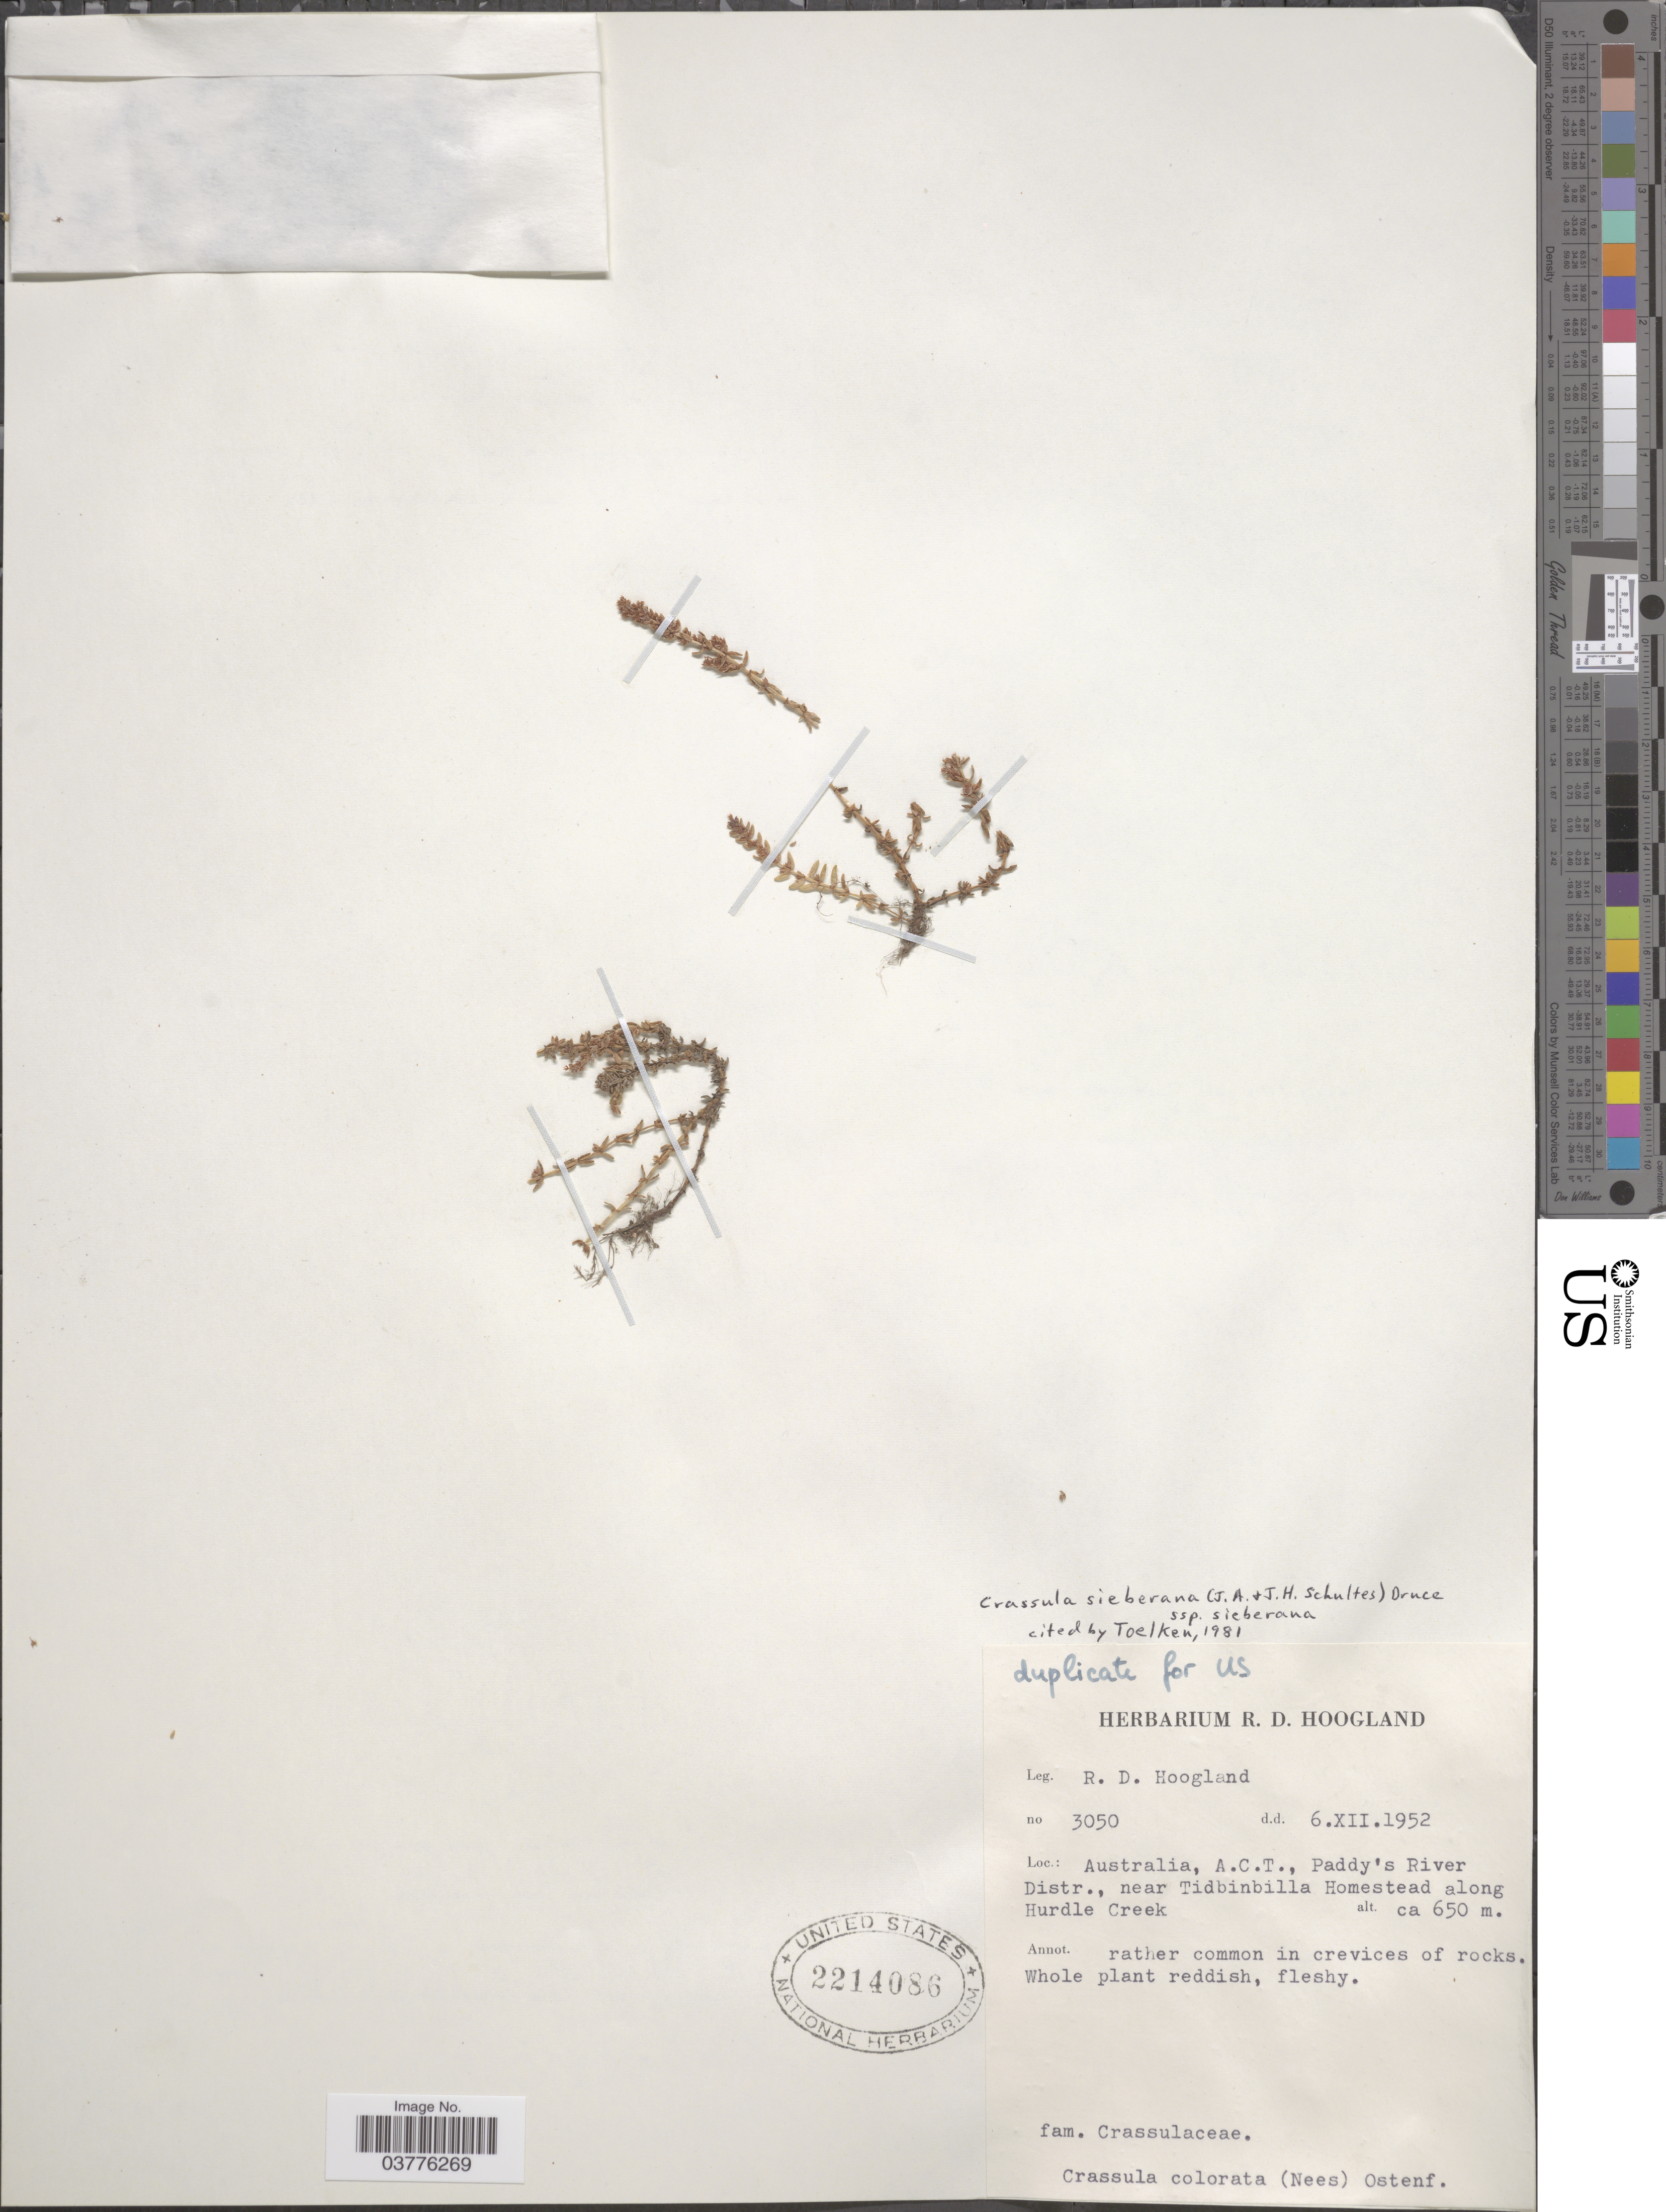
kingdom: Plantae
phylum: Tracheophyta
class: Magnoliopsida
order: Saxifragales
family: Crassulaceae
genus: Crassula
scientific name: Crassula sieberiana subsp. sieberiana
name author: (Schult. & Schult. f.) Druce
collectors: R. D. Hoogland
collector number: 3050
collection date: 1952-12-06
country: Australia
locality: A. C. T., Paddy's River Distr., near Tidbinbilla Homestead along Hurdle Creek.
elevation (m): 650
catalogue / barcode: US 2214086